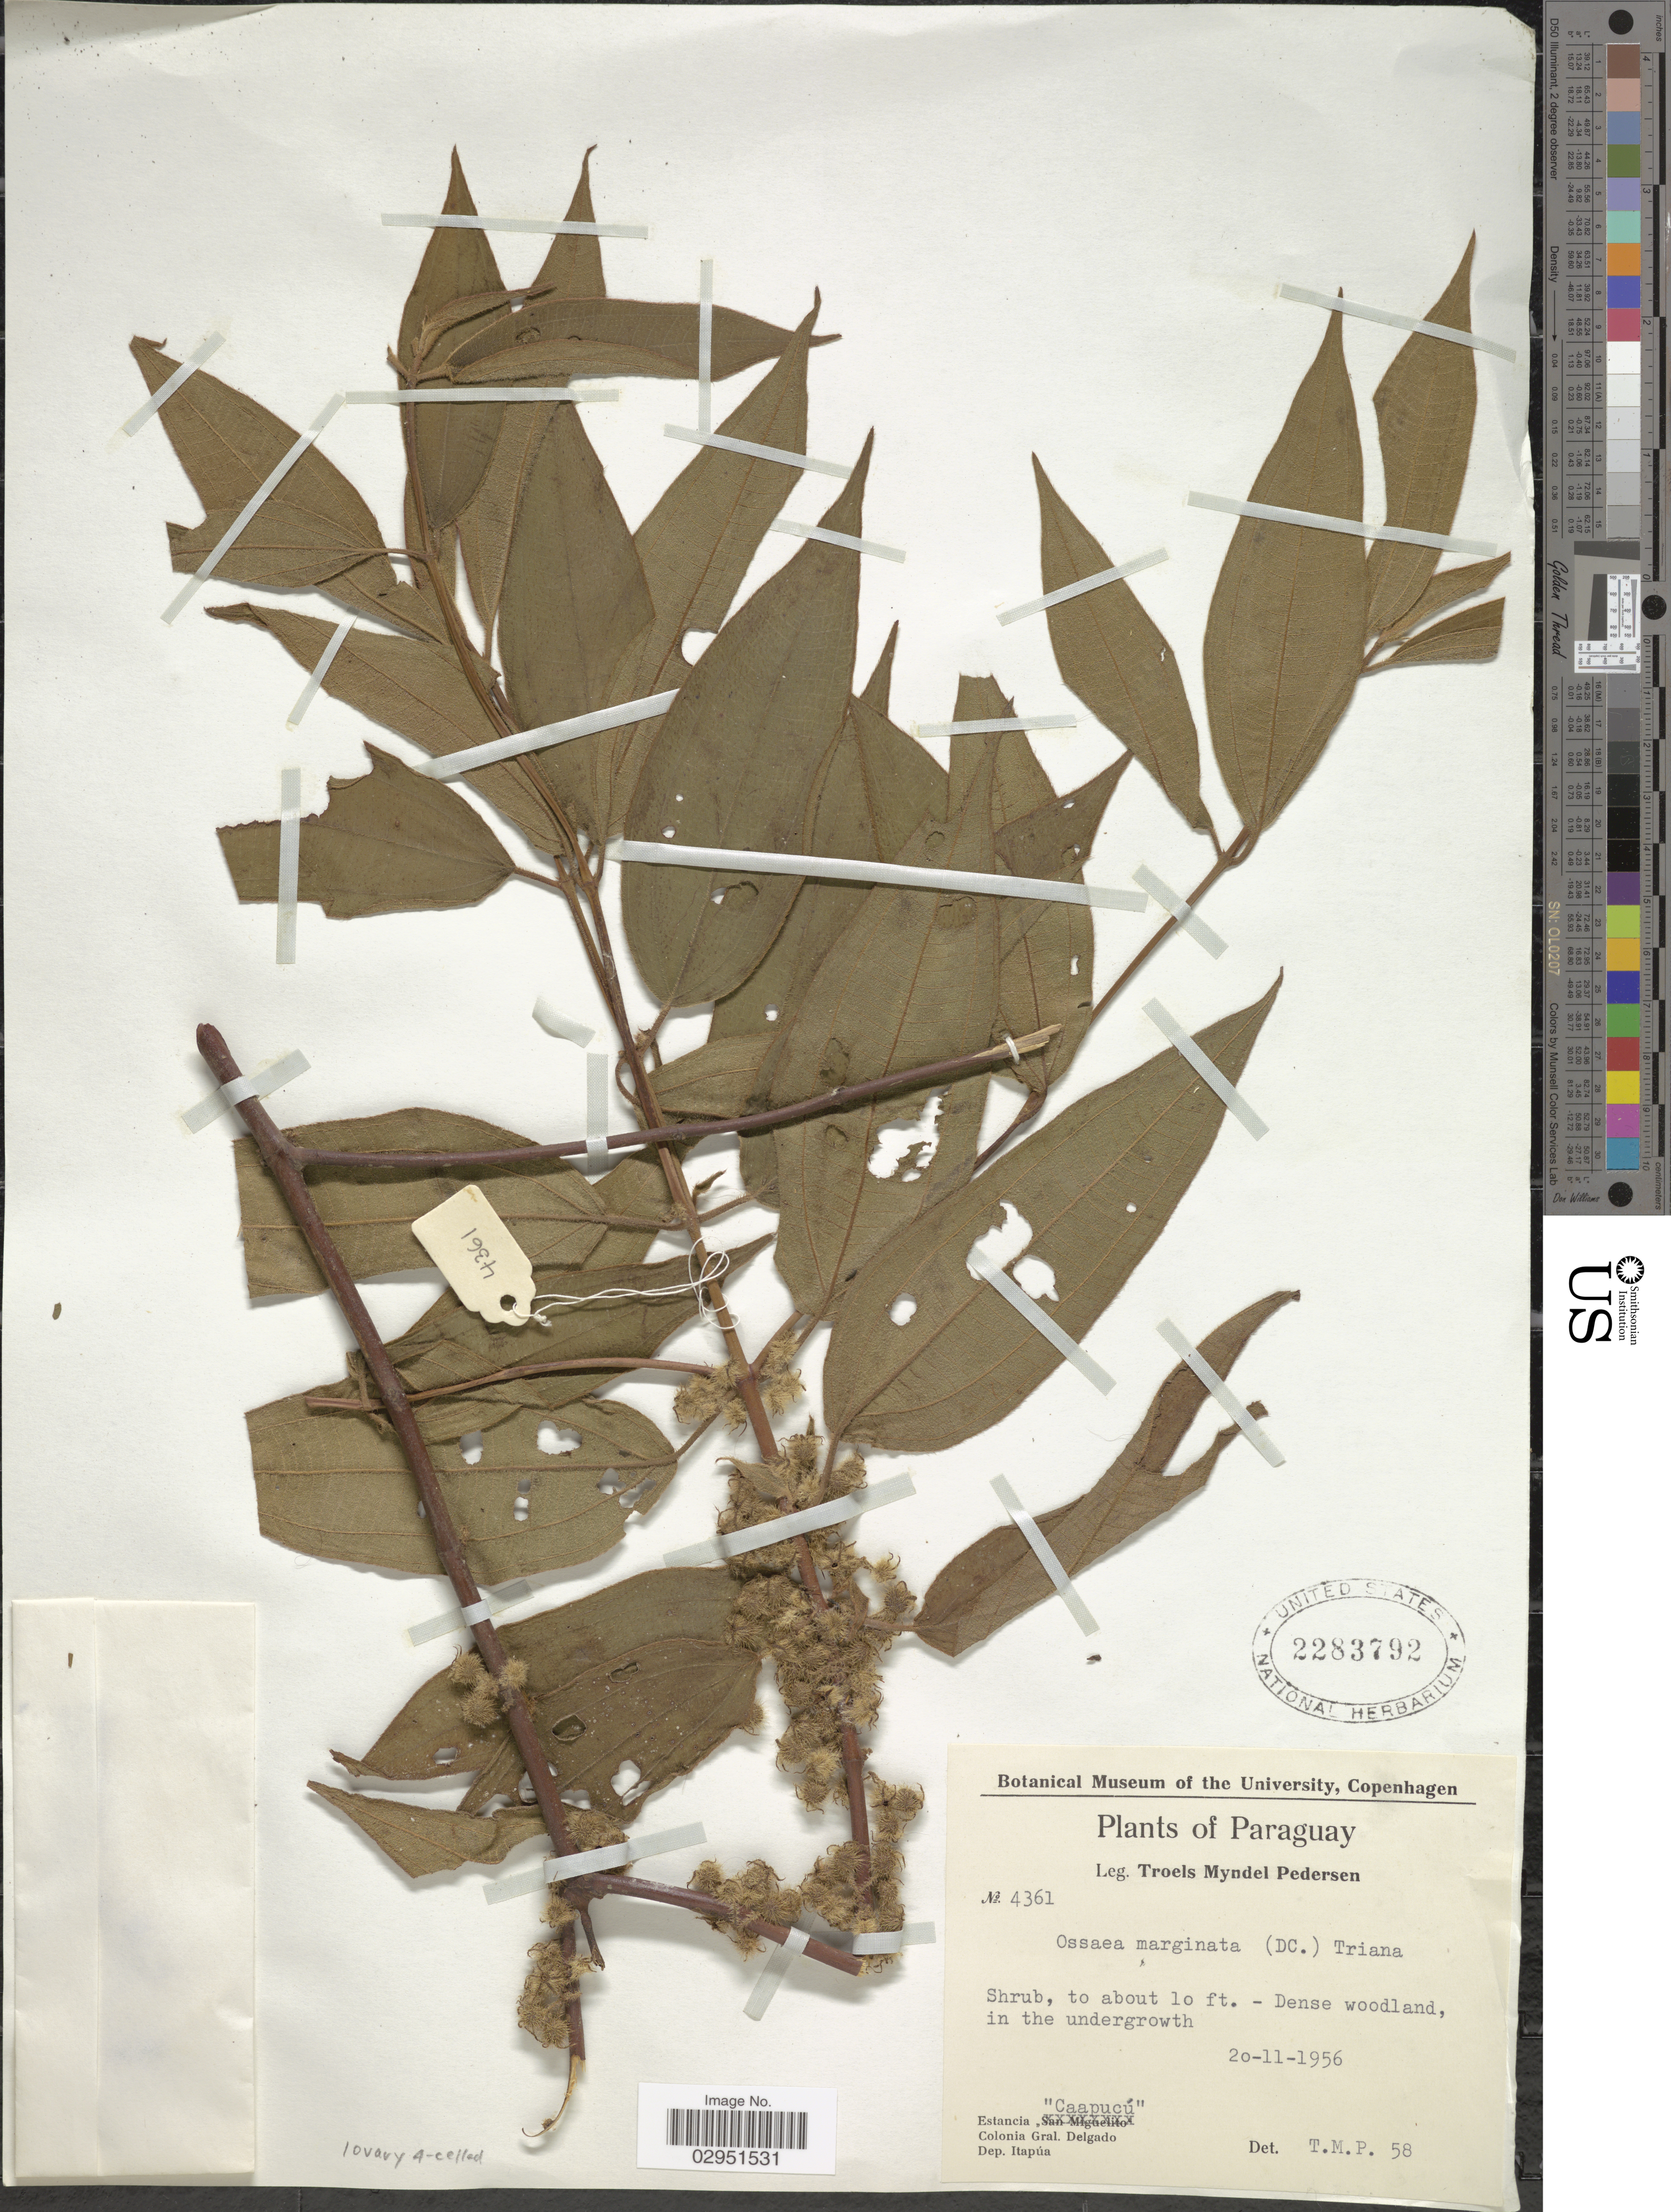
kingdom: Plantae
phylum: Tracheophyta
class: Magnoliopsida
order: Myrtales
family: Melastomataceae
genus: Ossaea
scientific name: Ossaea marginata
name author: Triana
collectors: T. Pederson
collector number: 4361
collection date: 1956-11-20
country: Paraguay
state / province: Itapua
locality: Estancia "Caapucú". Colonia Gral. Delgado. Dep. Itapúa.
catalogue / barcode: US 2283792